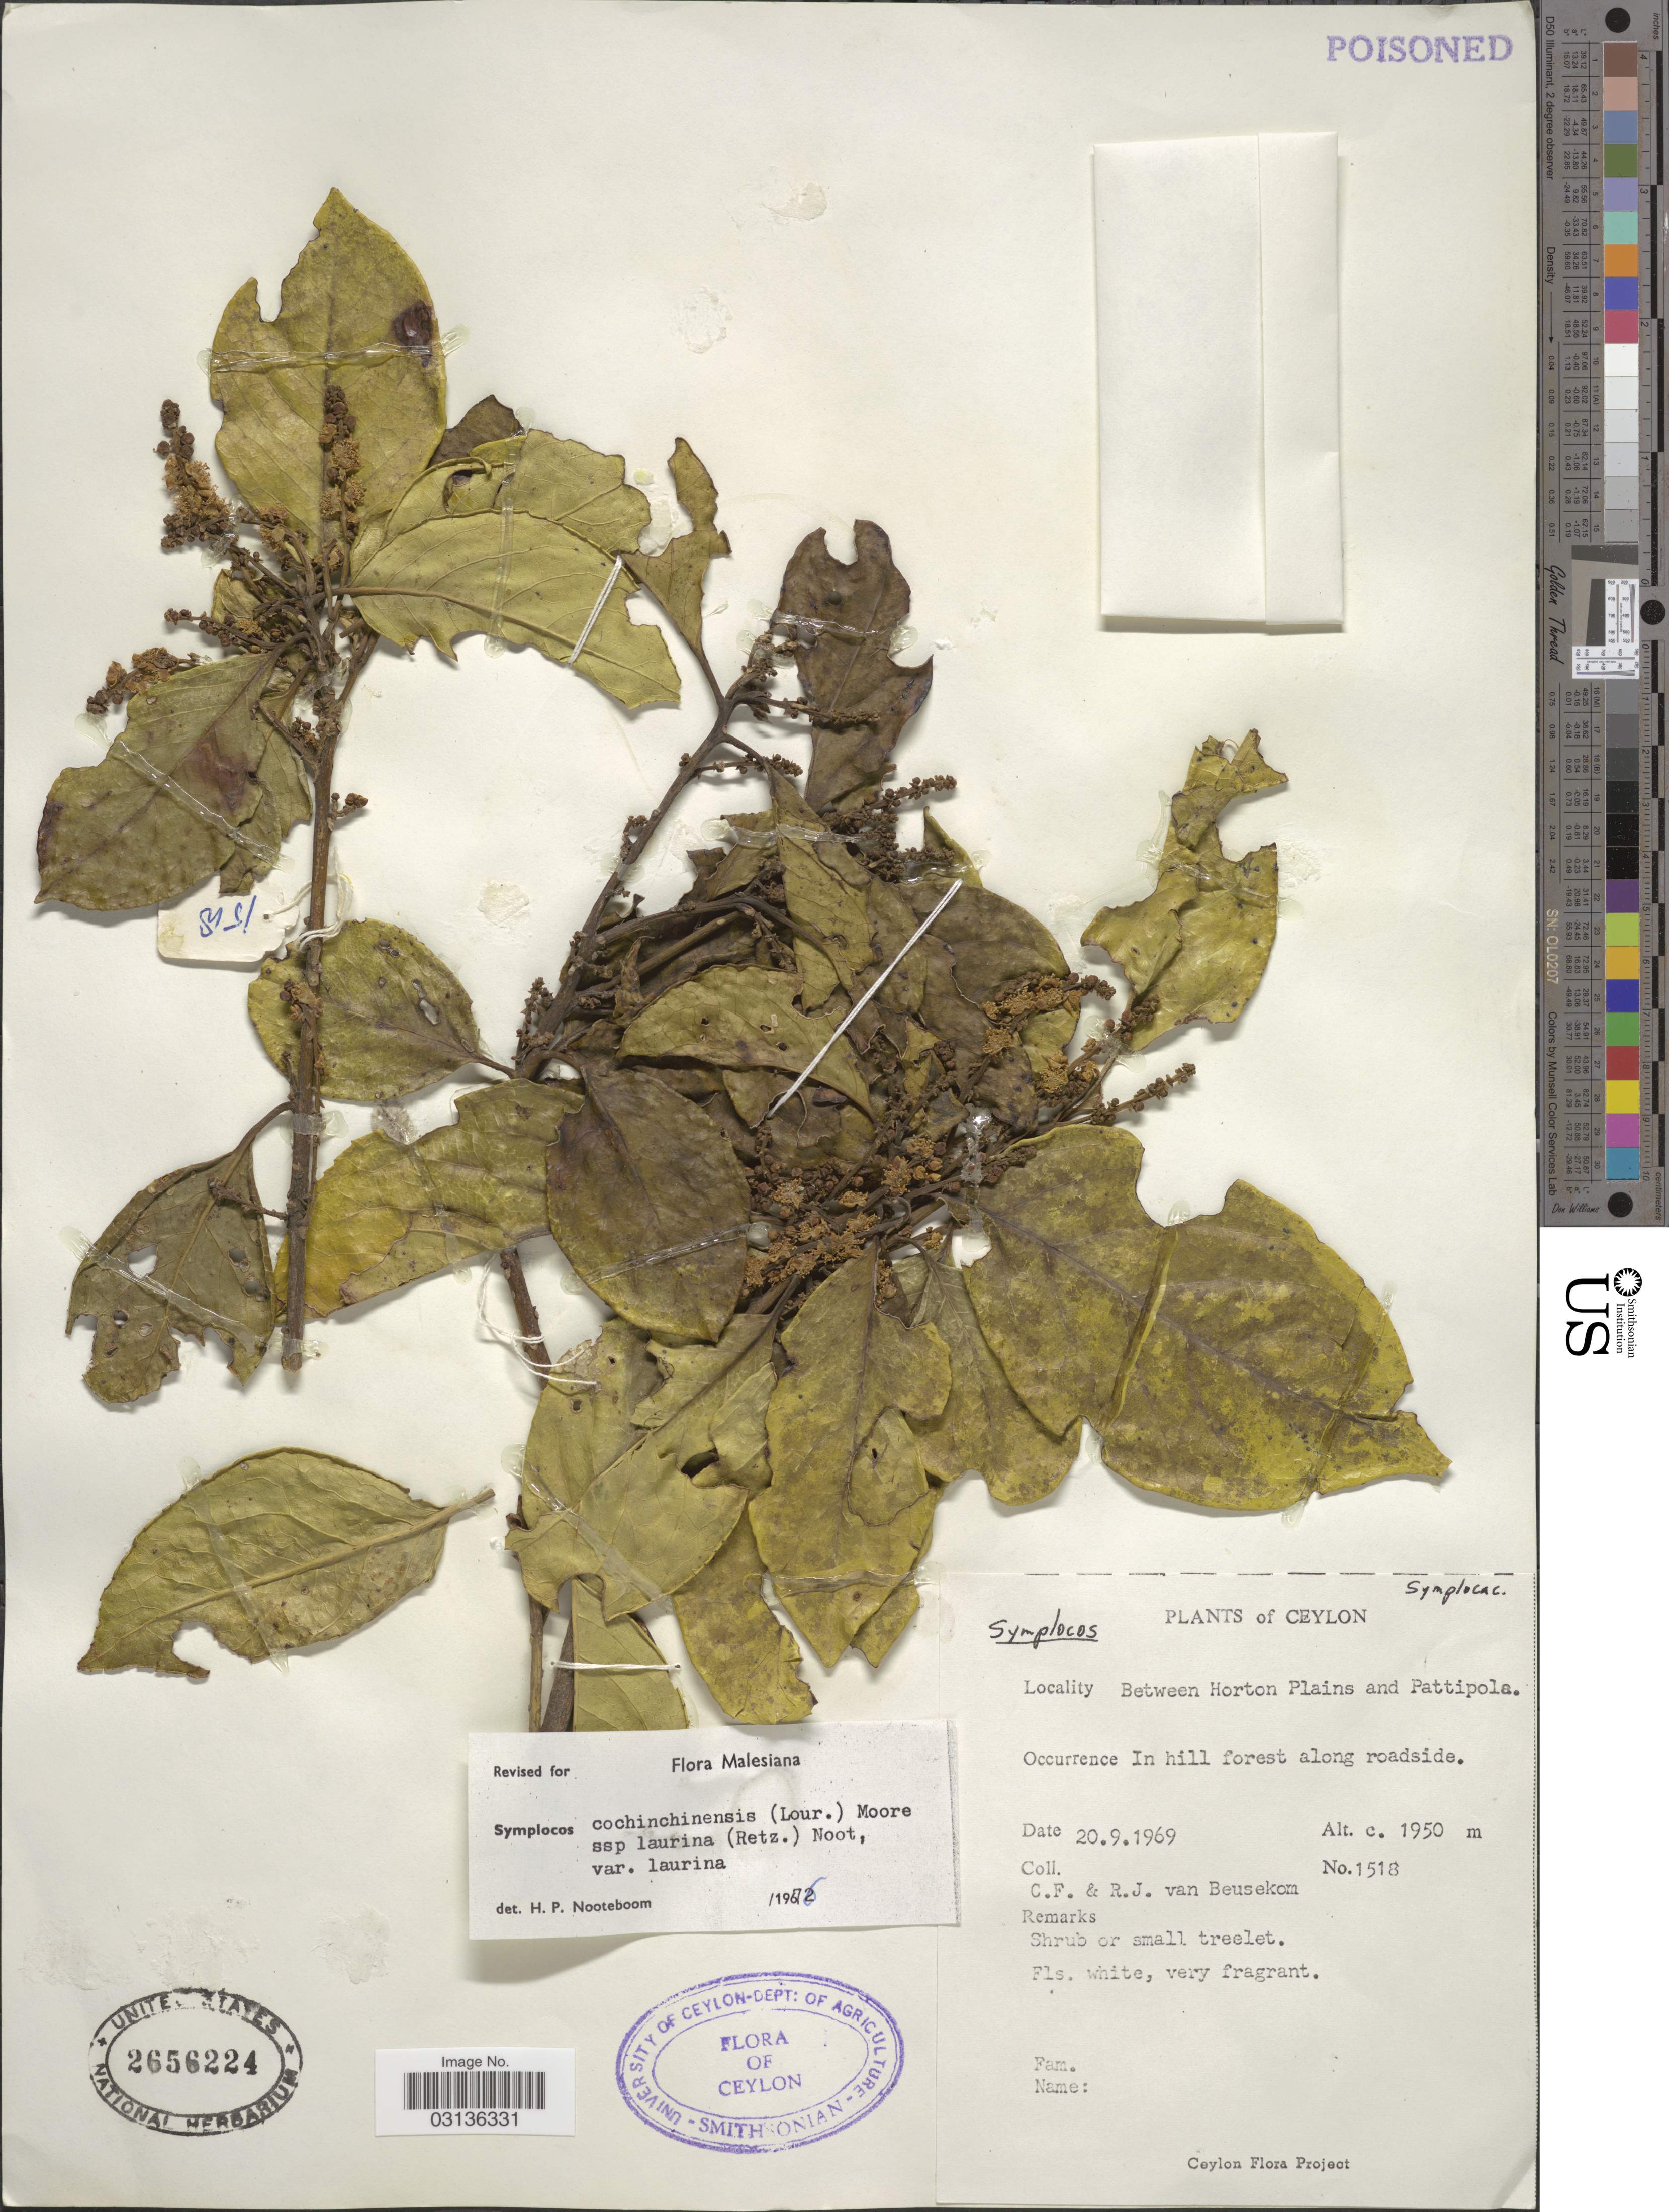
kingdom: Plantae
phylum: Tracheophyta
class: Magnoliopsida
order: Ericales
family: Symplocaceae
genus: Symplocos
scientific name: Symplocos cochinchinensis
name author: (Lour.) S. Moore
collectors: C. F. Beusekom & R. Beusekom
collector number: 1518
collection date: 1969-09-20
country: Sri Lanka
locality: Ceylon. Between Horton Plains and Pattipola.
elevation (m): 1950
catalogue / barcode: US 2656224